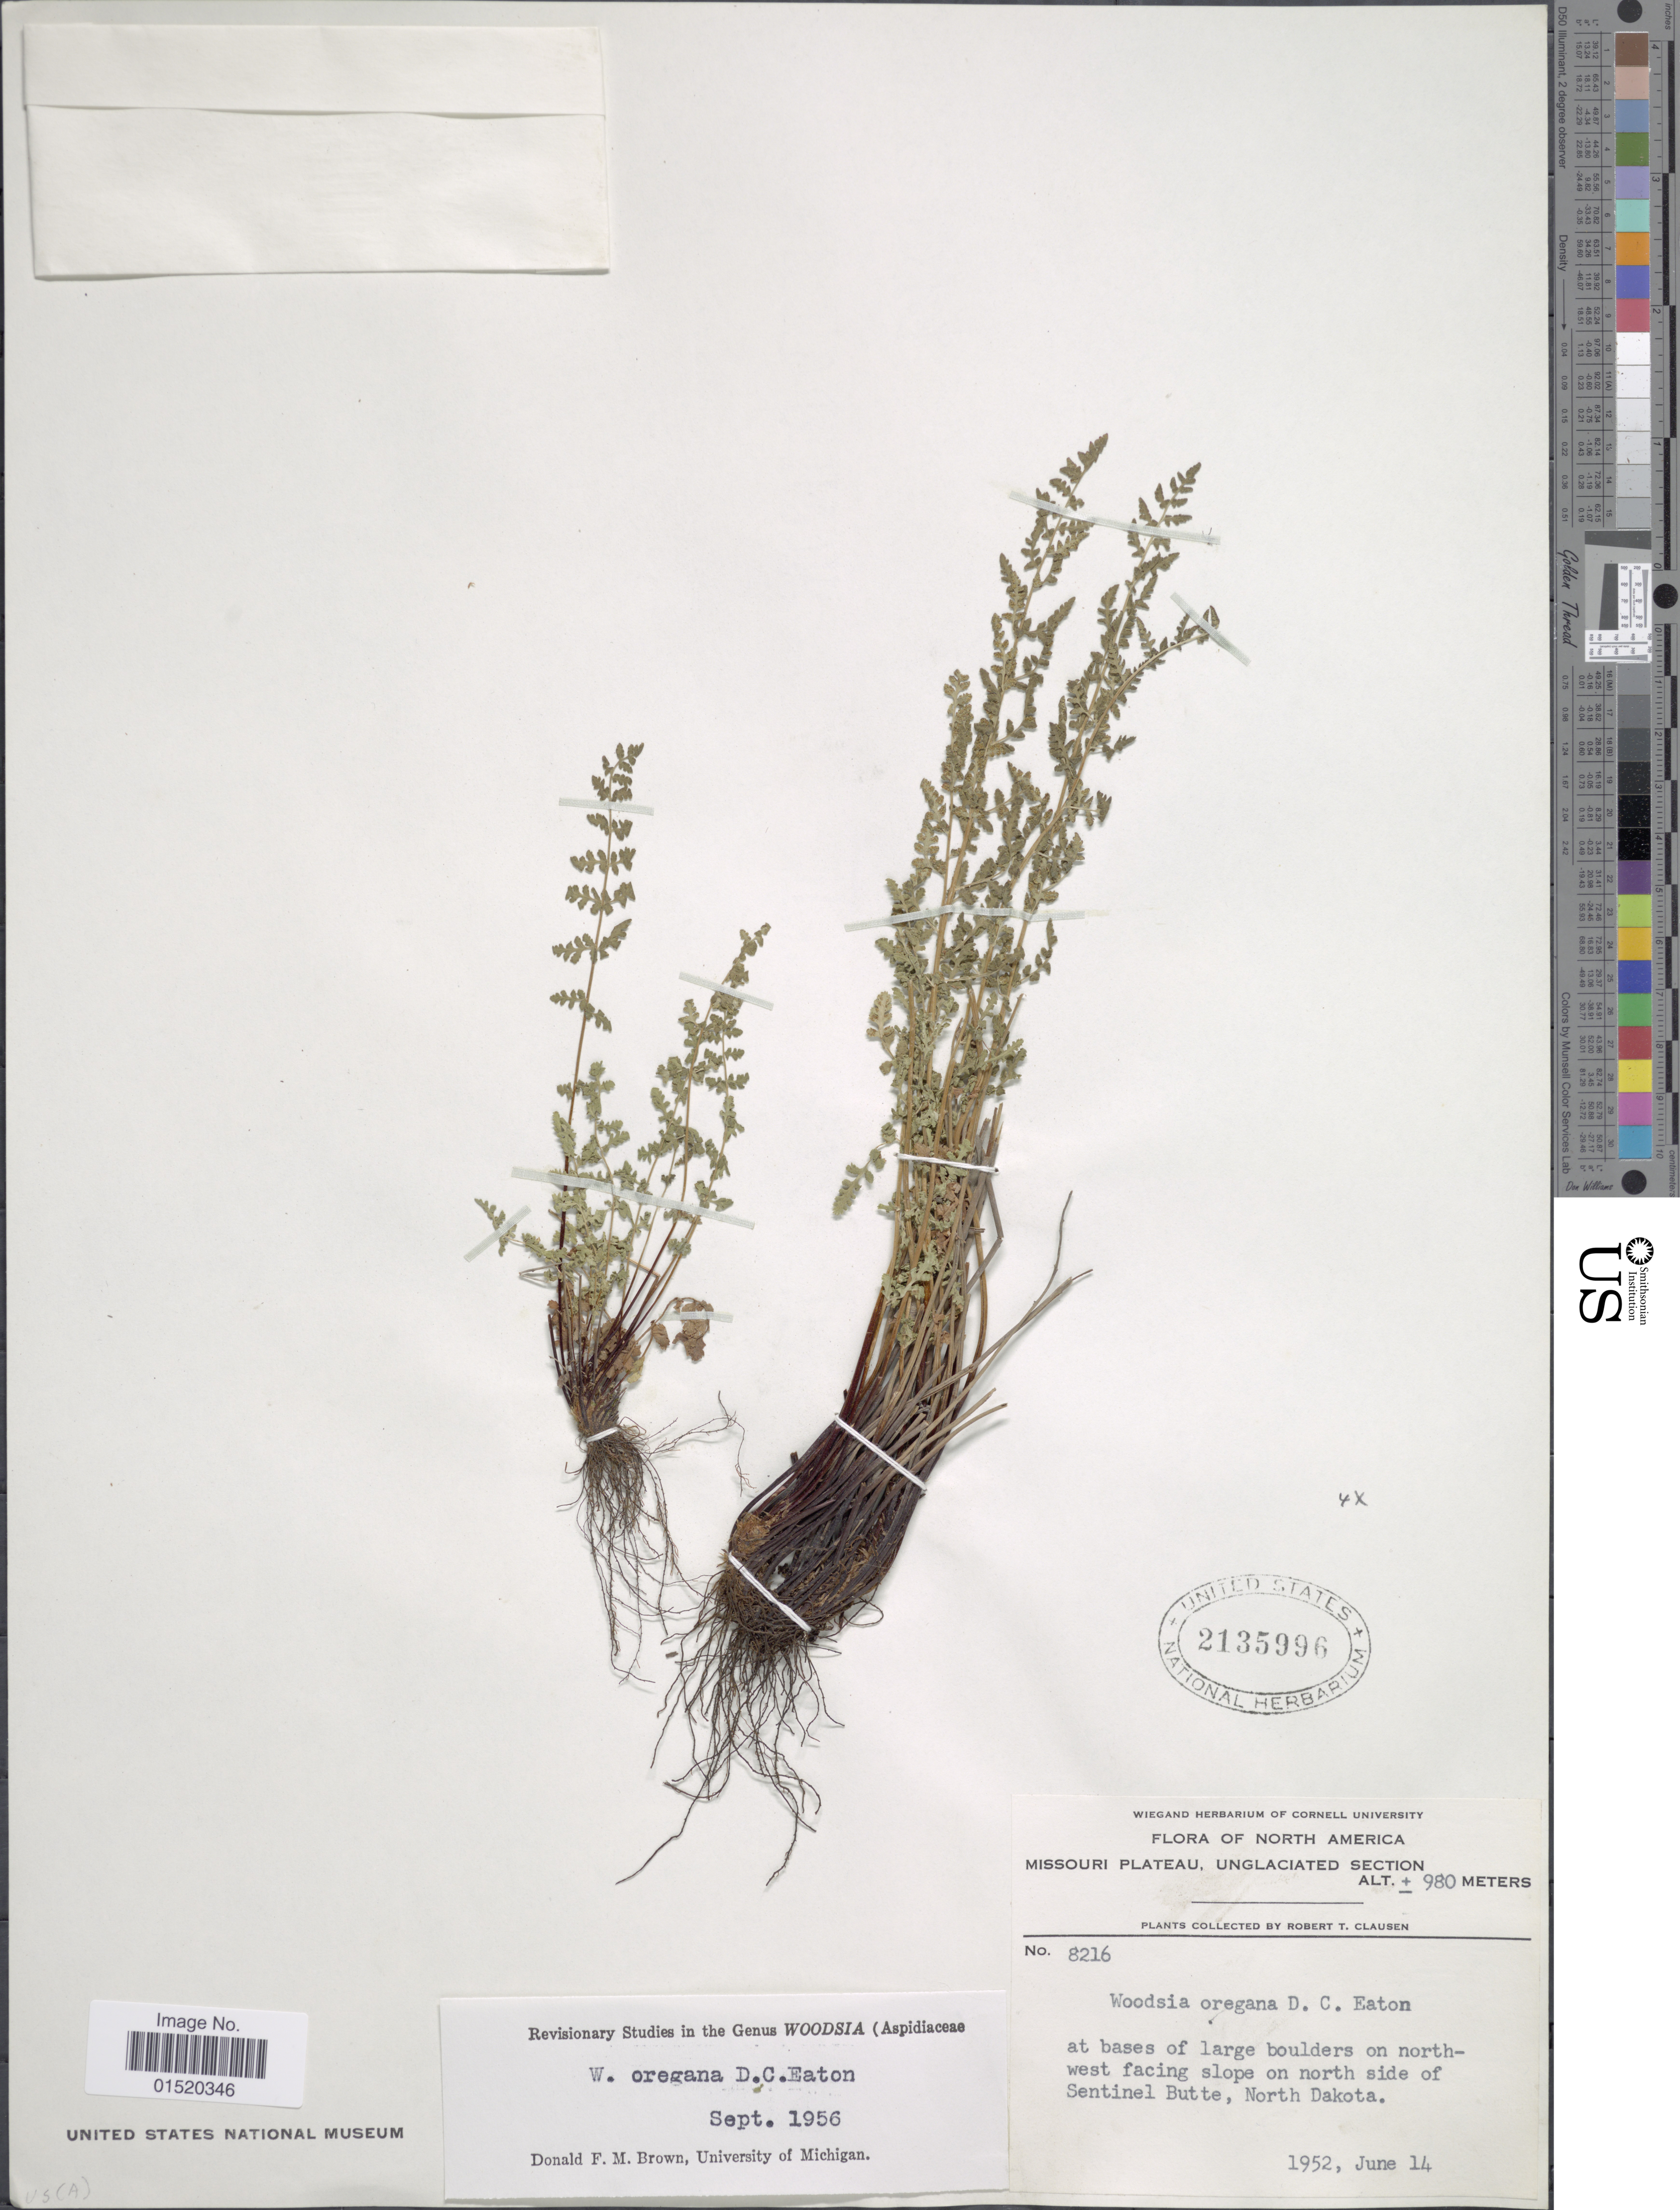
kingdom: Plantae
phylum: Tracheophyta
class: Polypodiopsida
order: Polypodiales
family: Woodsiaceae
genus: Woodsia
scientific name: Woodsia oregana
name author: D.C. Eaton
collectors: R. T. Clausen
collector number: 8216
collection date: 1952-06-14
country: United States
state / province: North Dakota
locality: North America Missouri Plateau , Unglaciated Section, at bases of large boulders on northwest facing slope on north side of Sentinel Butte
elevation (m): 980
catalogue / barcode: US 2135996